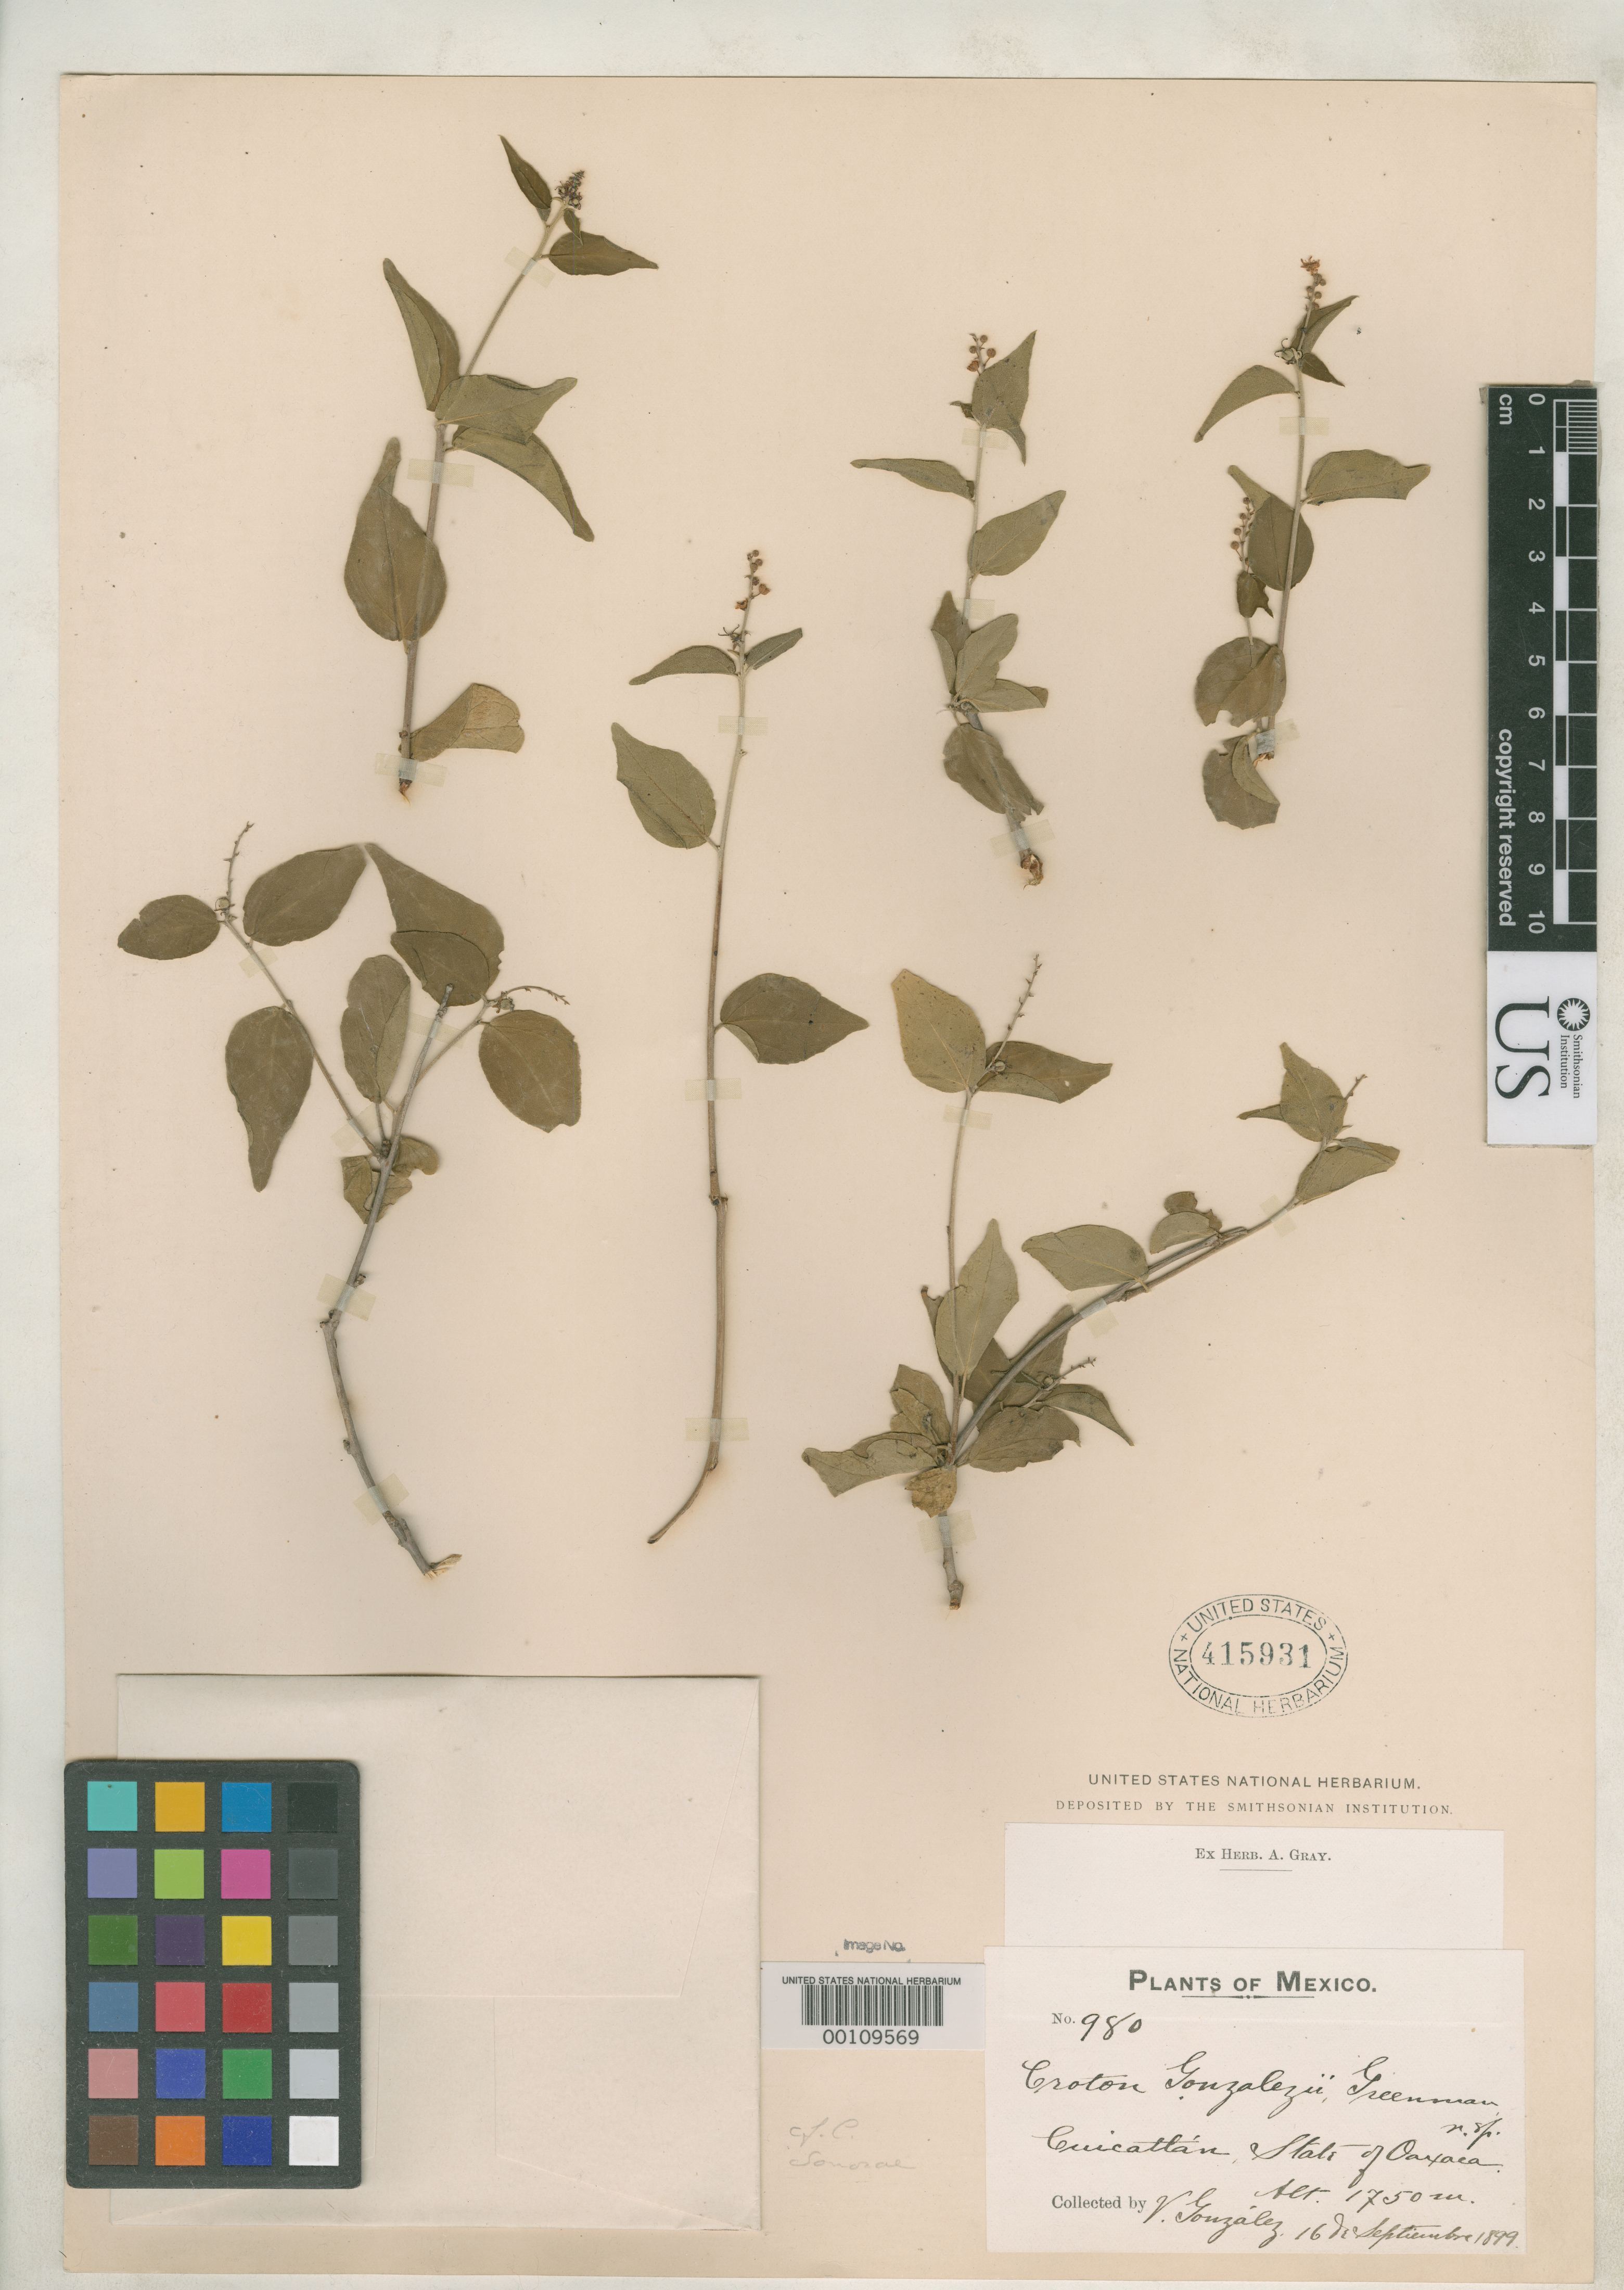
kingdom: Plantae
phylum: Tracheophyta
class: Magnoliopsida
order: Malpighiales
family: Euphorbiaceae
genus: Croton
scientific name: Croton gonzalezii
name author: Greenm.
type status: Isotype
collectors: V. Gonzalez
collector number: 980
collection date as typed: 16 Sep 1899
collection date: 1899-09-16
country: Mexico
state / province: Oaxaca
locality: Cuicaltán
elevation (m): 600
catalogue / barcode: US 415931